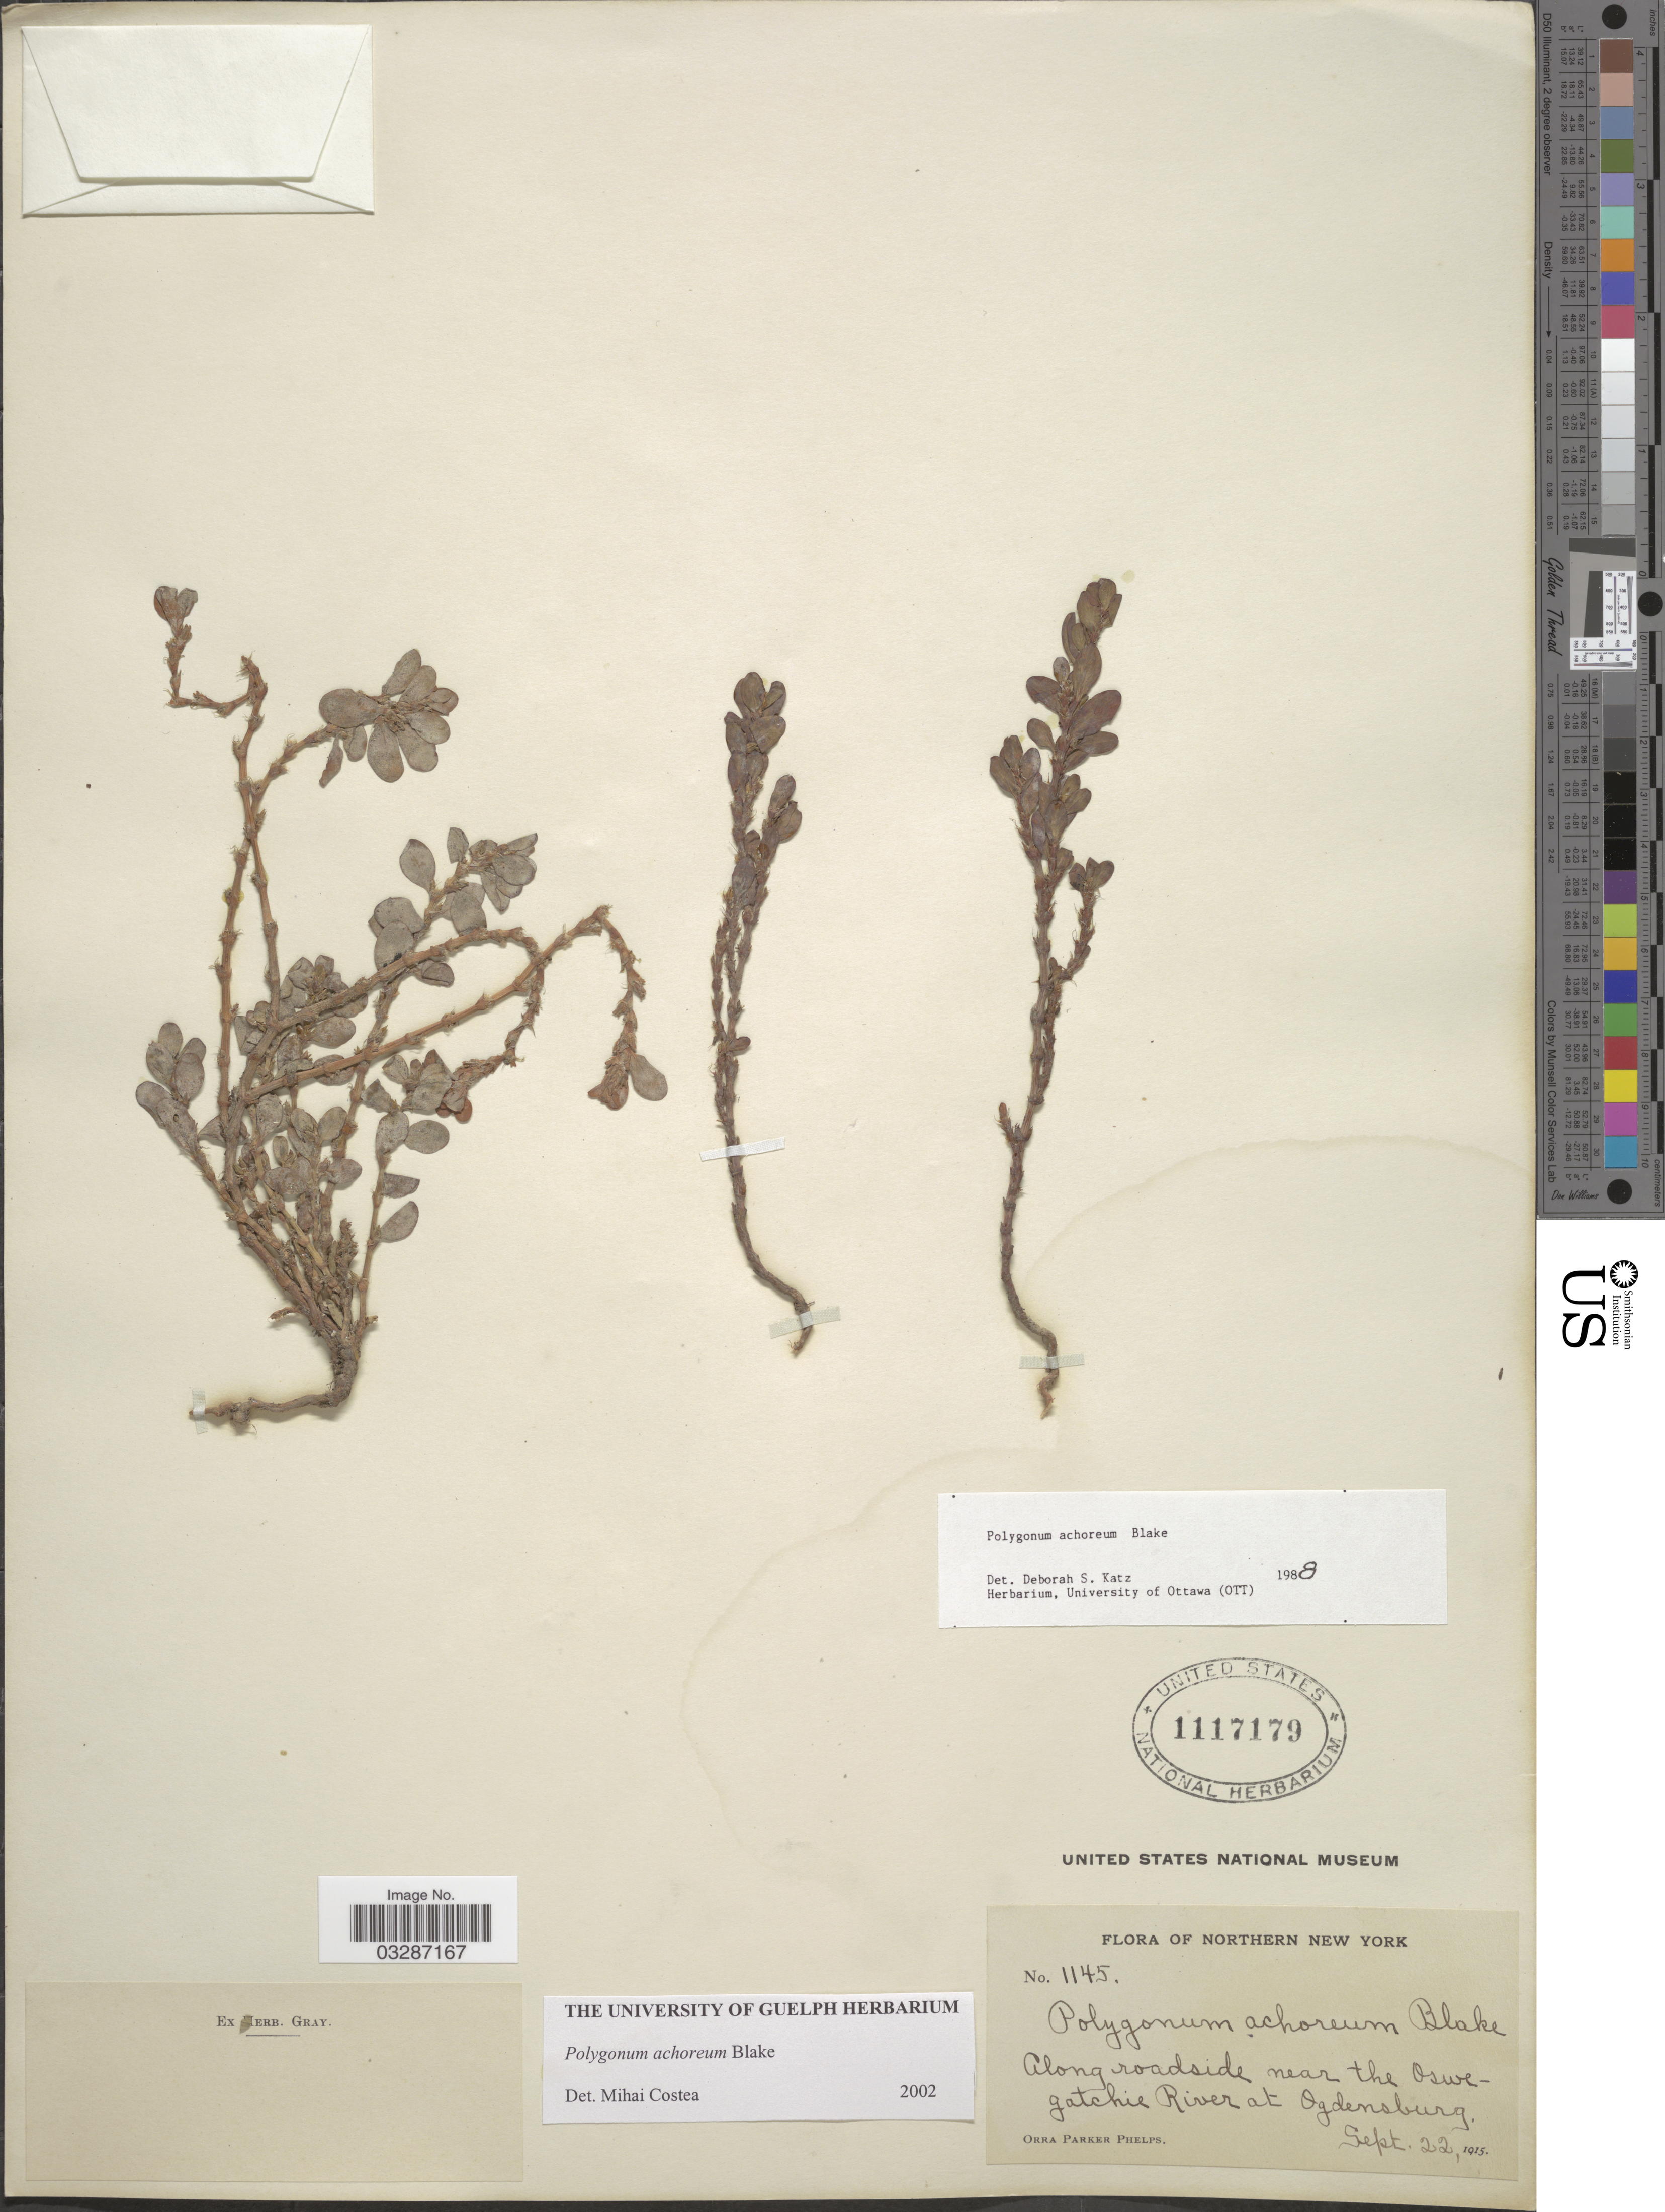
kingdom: Plantae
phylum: Tracheophyta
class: Magnoliopsida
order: Caryophyllales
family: Polygonaceae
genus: Polygonum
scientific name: Polygonum achoreum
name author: S.F. Blake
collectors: O. P. Phelps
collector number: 1145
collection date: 1915-09-22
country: United States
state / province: New York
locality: Northern New York. Along roadside near the Oswegatchie River at Ogdensburg.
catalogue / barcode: US 1117179